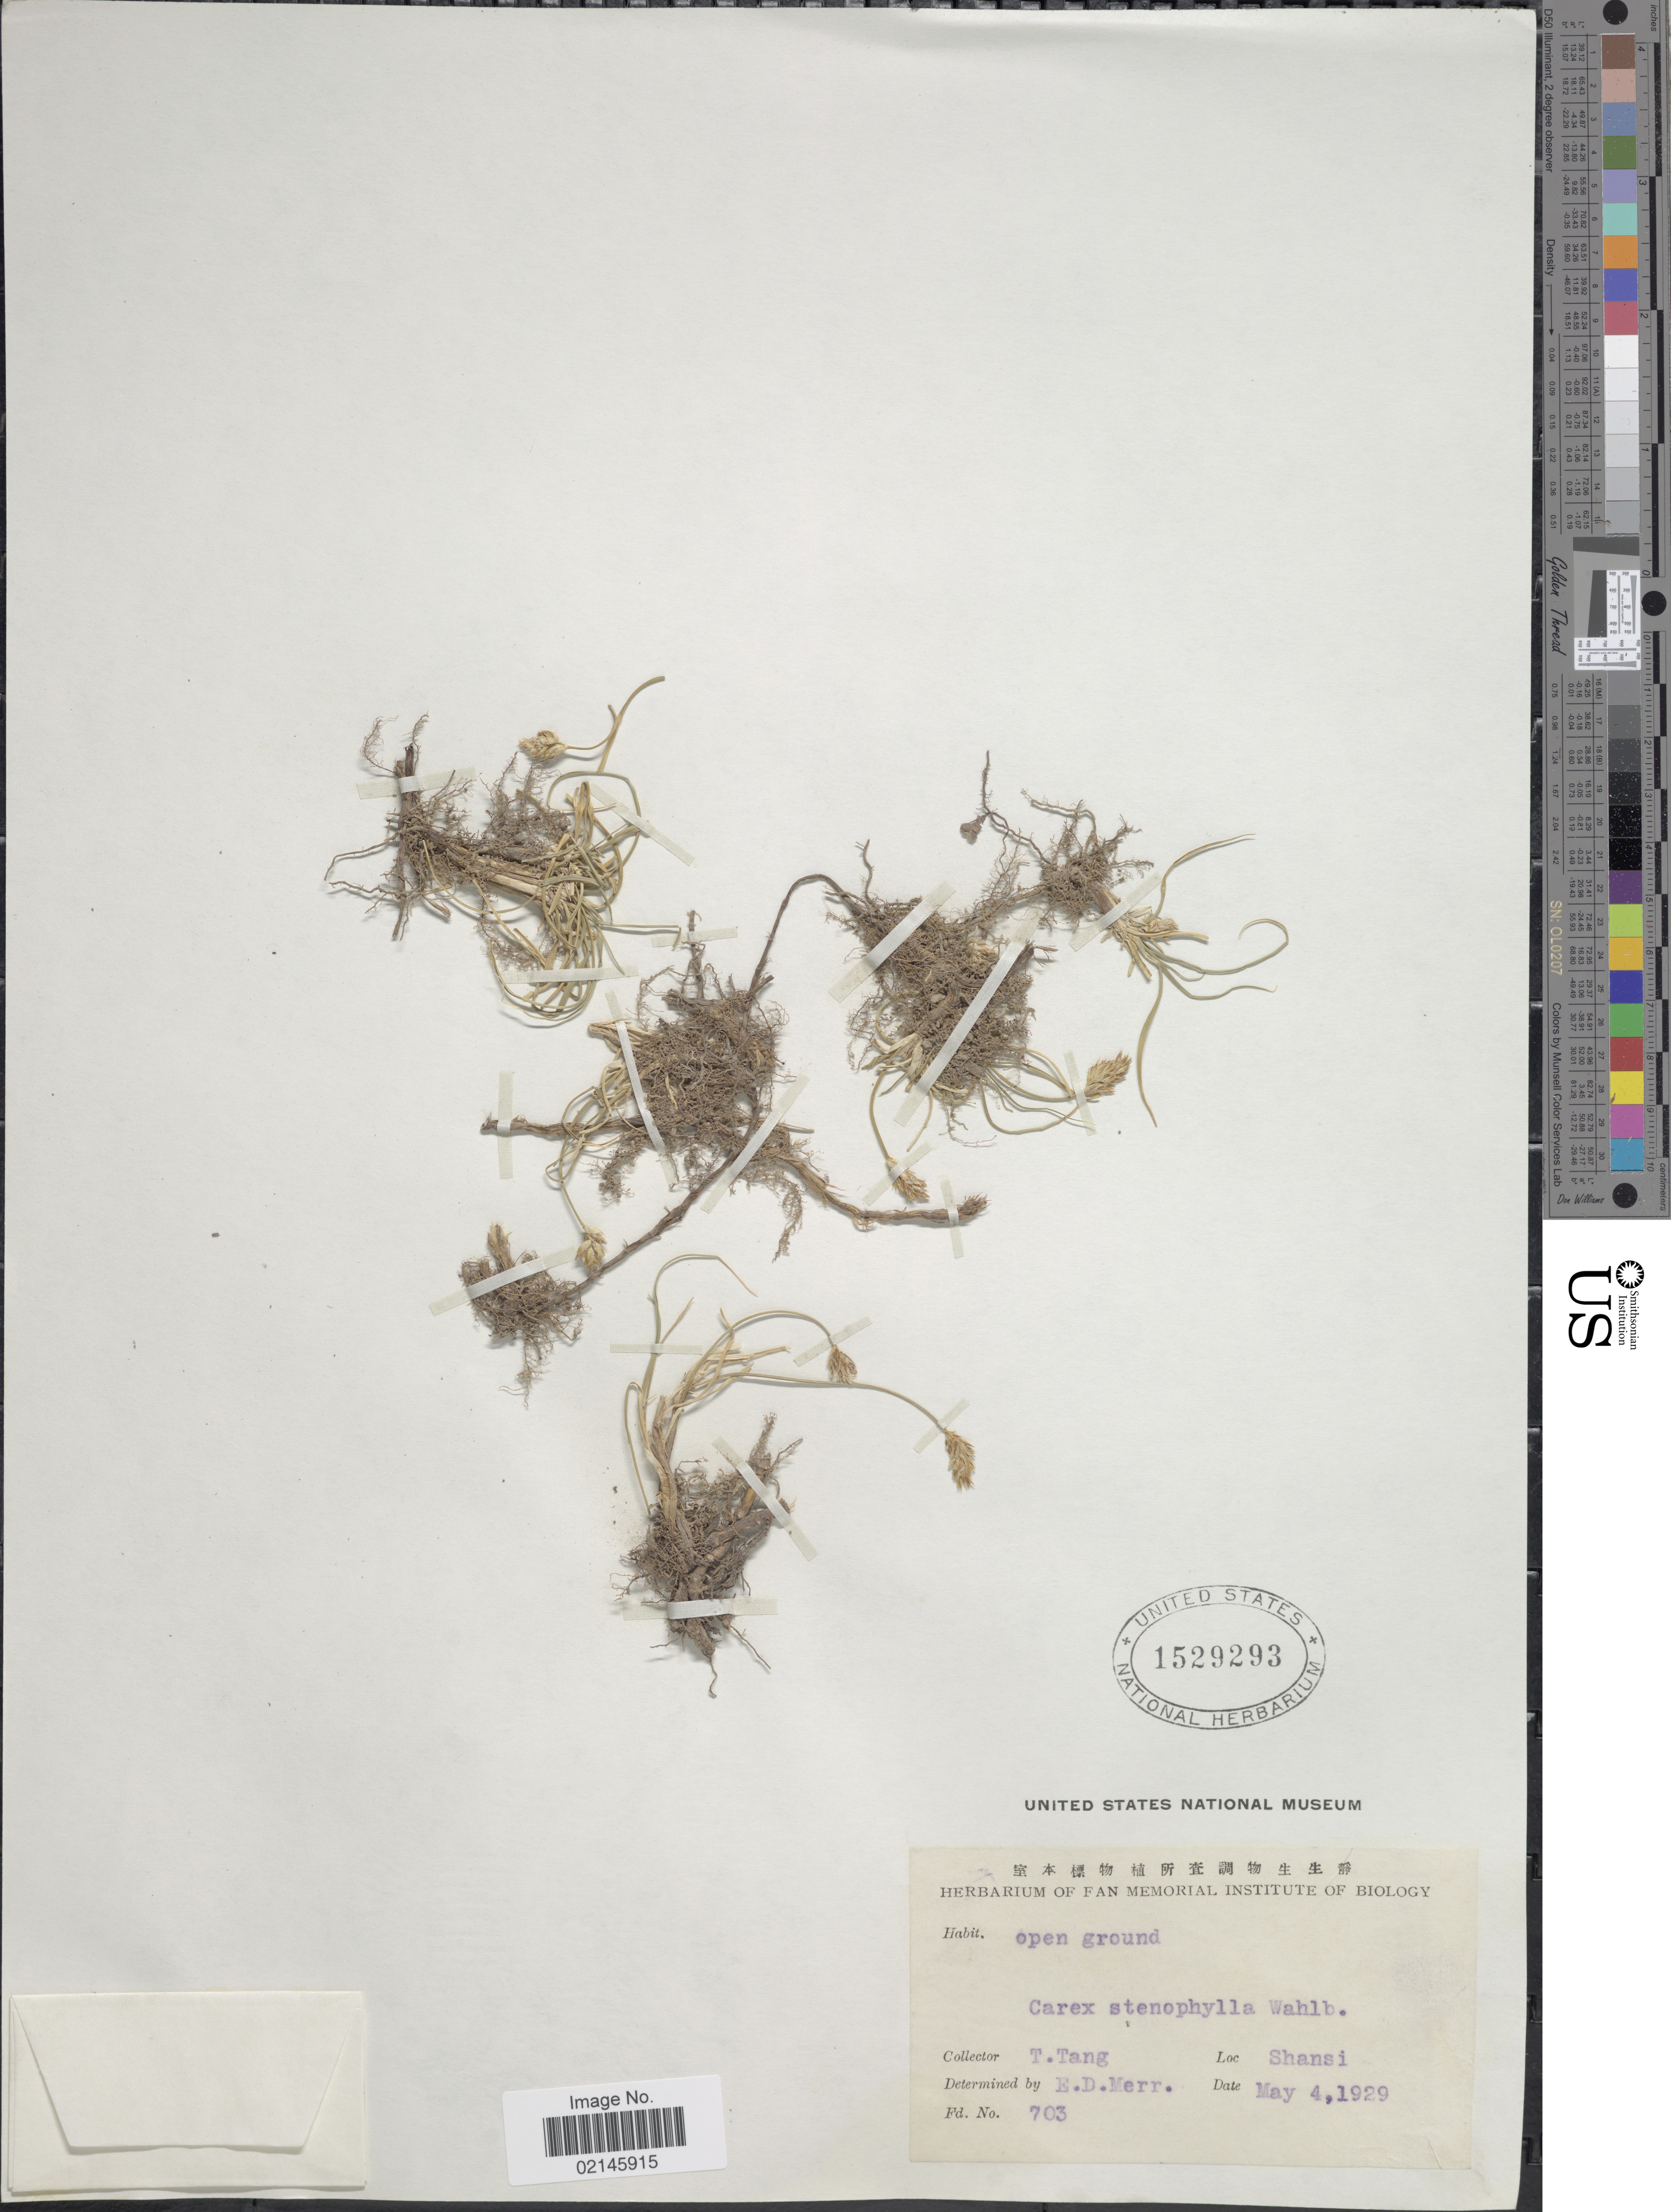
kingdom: Plantae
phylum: Tracheophyta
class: Liliopsida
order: Poales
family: Cyperaceae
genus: Carex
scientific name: Carex stenophylla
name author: Wahlenb.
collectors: T. Tang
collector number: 703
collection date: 1929-05-04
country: China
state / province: Shanxi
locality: Shansi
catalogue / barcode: US 1529293